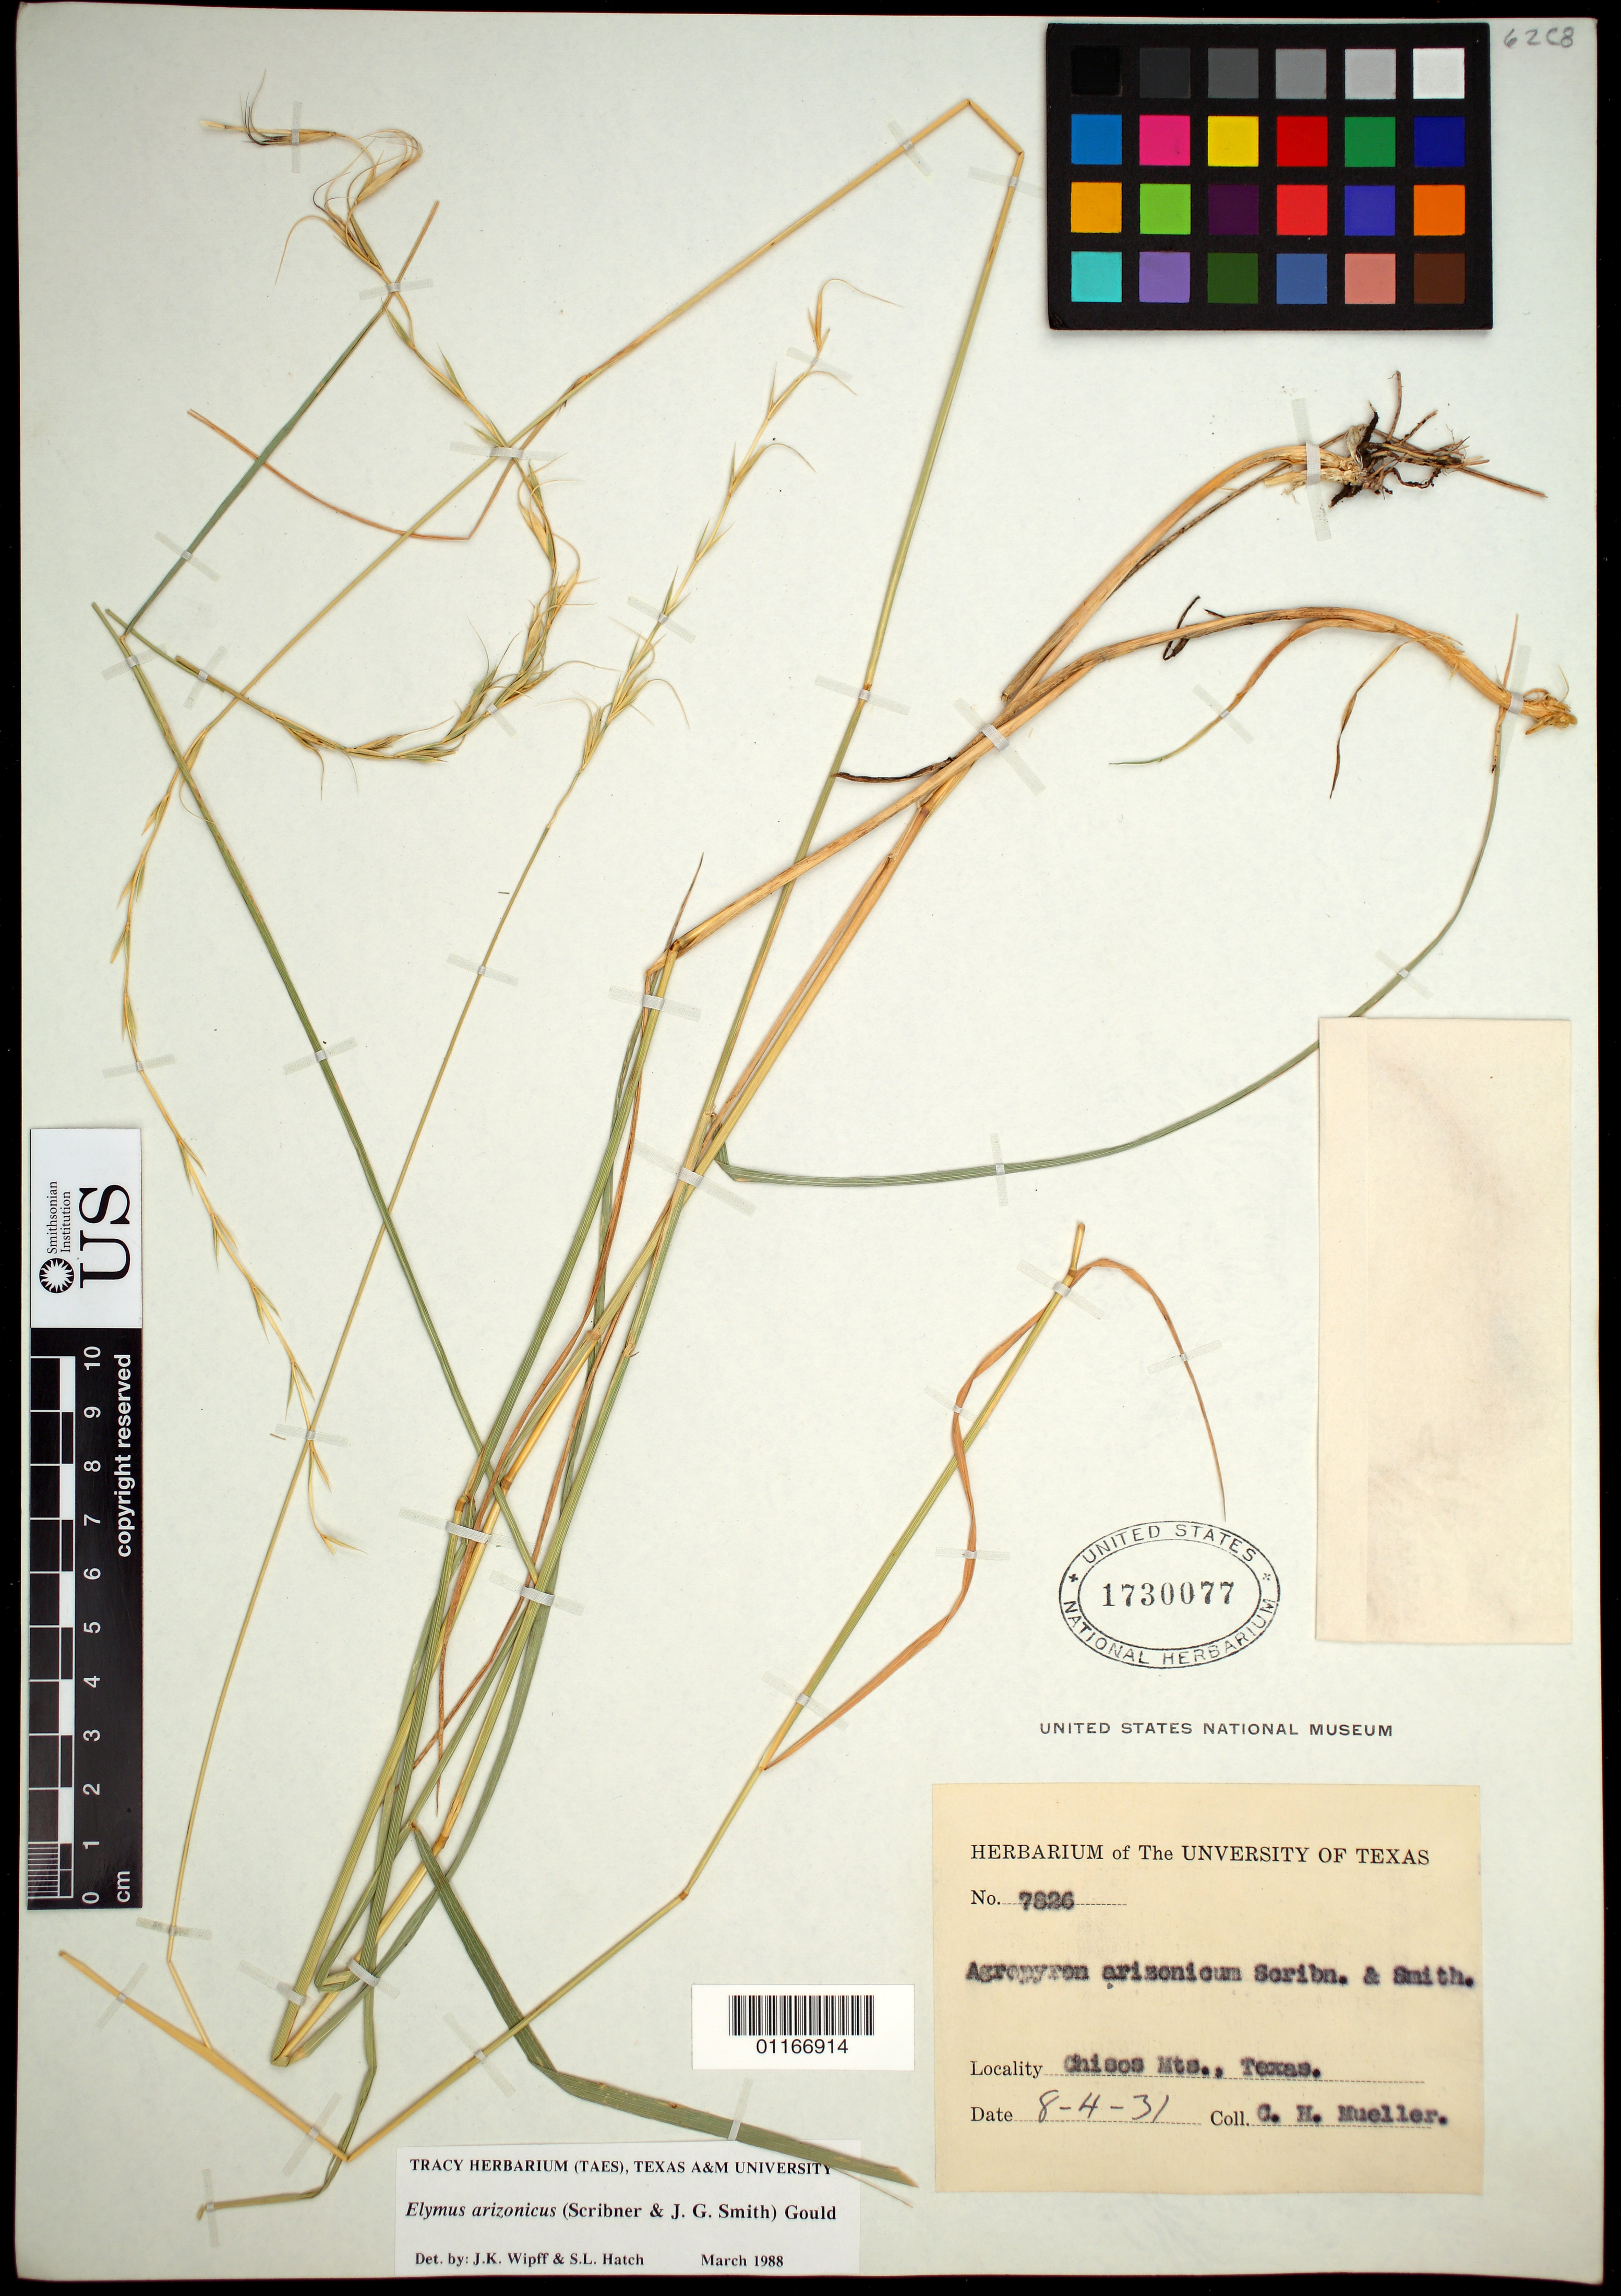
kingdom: Plantae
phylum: Tracheophyta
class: Liliopsida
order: Poales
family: Poaceae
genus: Elymus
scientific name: Elymus arizonicus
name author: (Scribn. & J.G. Sm.) Gould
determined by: Wipff, J. K.; Hatch, S. L.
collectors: C. H. Mueller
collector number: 7826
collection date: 1931-08-04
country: United States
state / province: Texas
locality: Chisos Mts.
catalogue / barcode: US 1730077